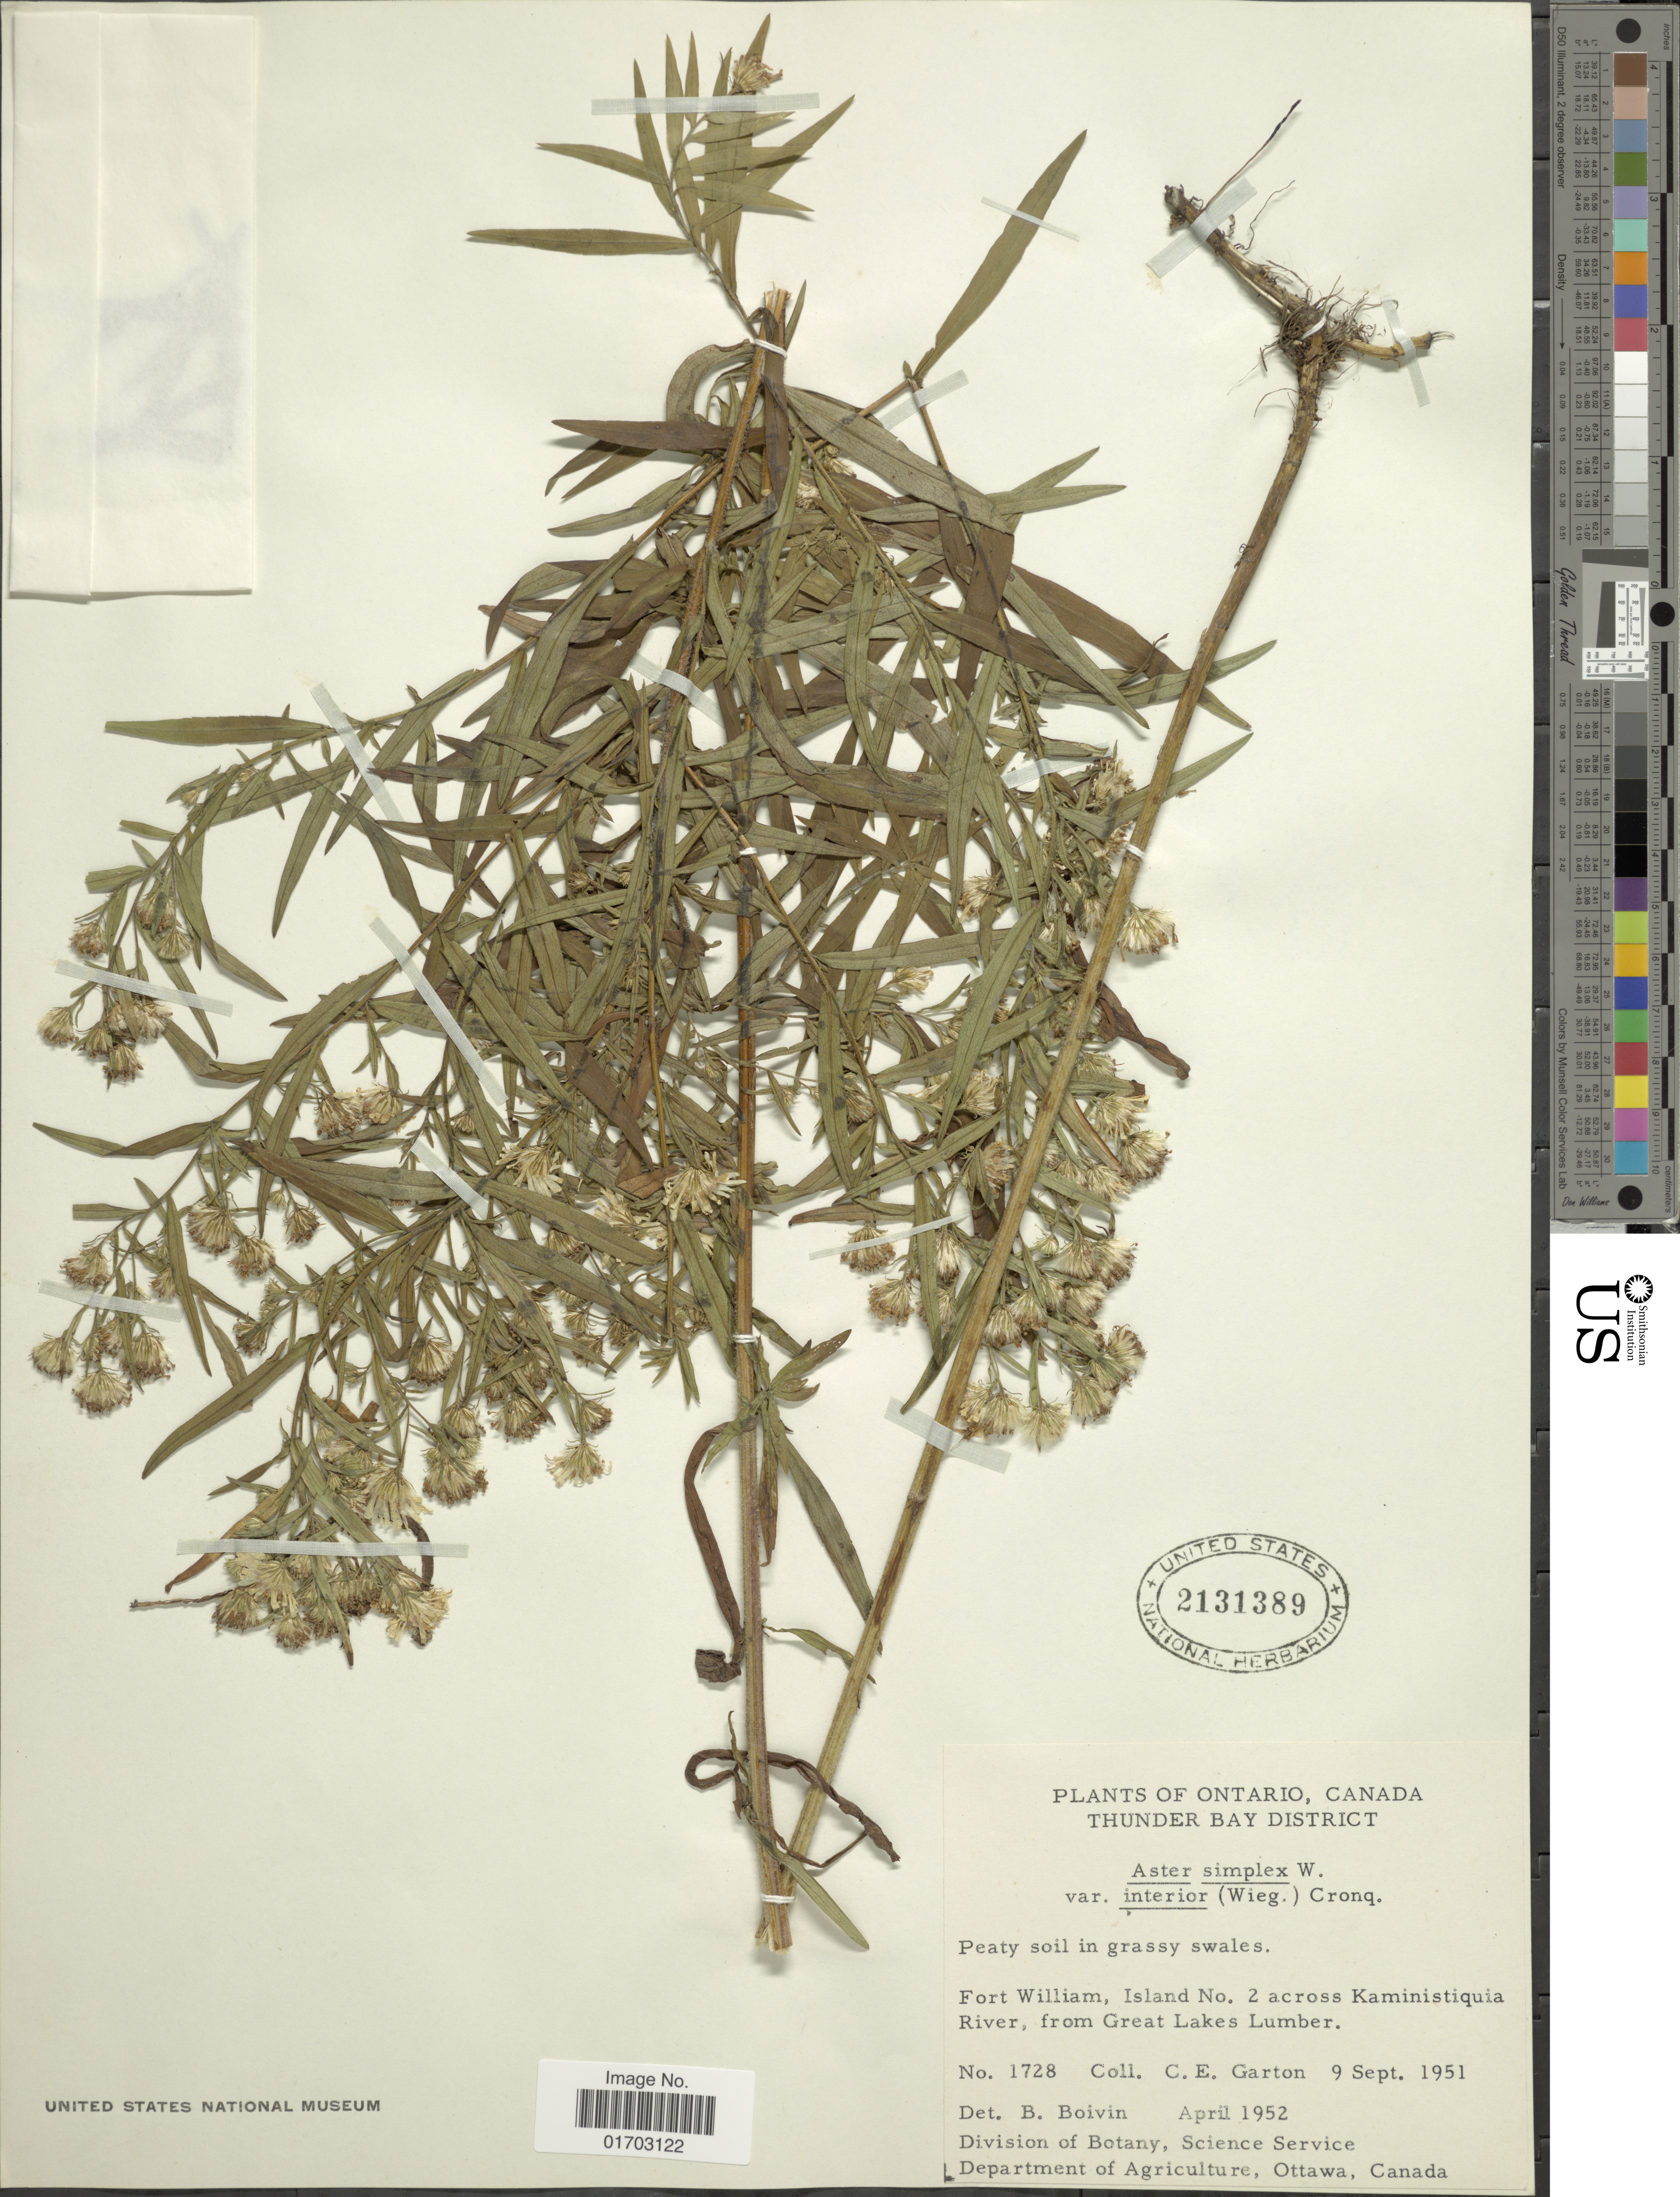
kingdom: Plantae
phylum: Tracheophyta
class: Magnoliopsida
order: Asterales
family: Asteraceae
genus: Symphyotrichum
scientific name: Symphyotrichum simplex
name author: (Willd.) Á. Löve & D. Löve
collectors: C. E. Garton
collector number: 1728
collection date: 1951-09-09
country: Canada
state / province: Ontario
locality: Thunder Bay District, Fort William, Island No.2 across Kaministiquia River, from Great Lakes Lumber.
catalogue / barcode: US 2131389